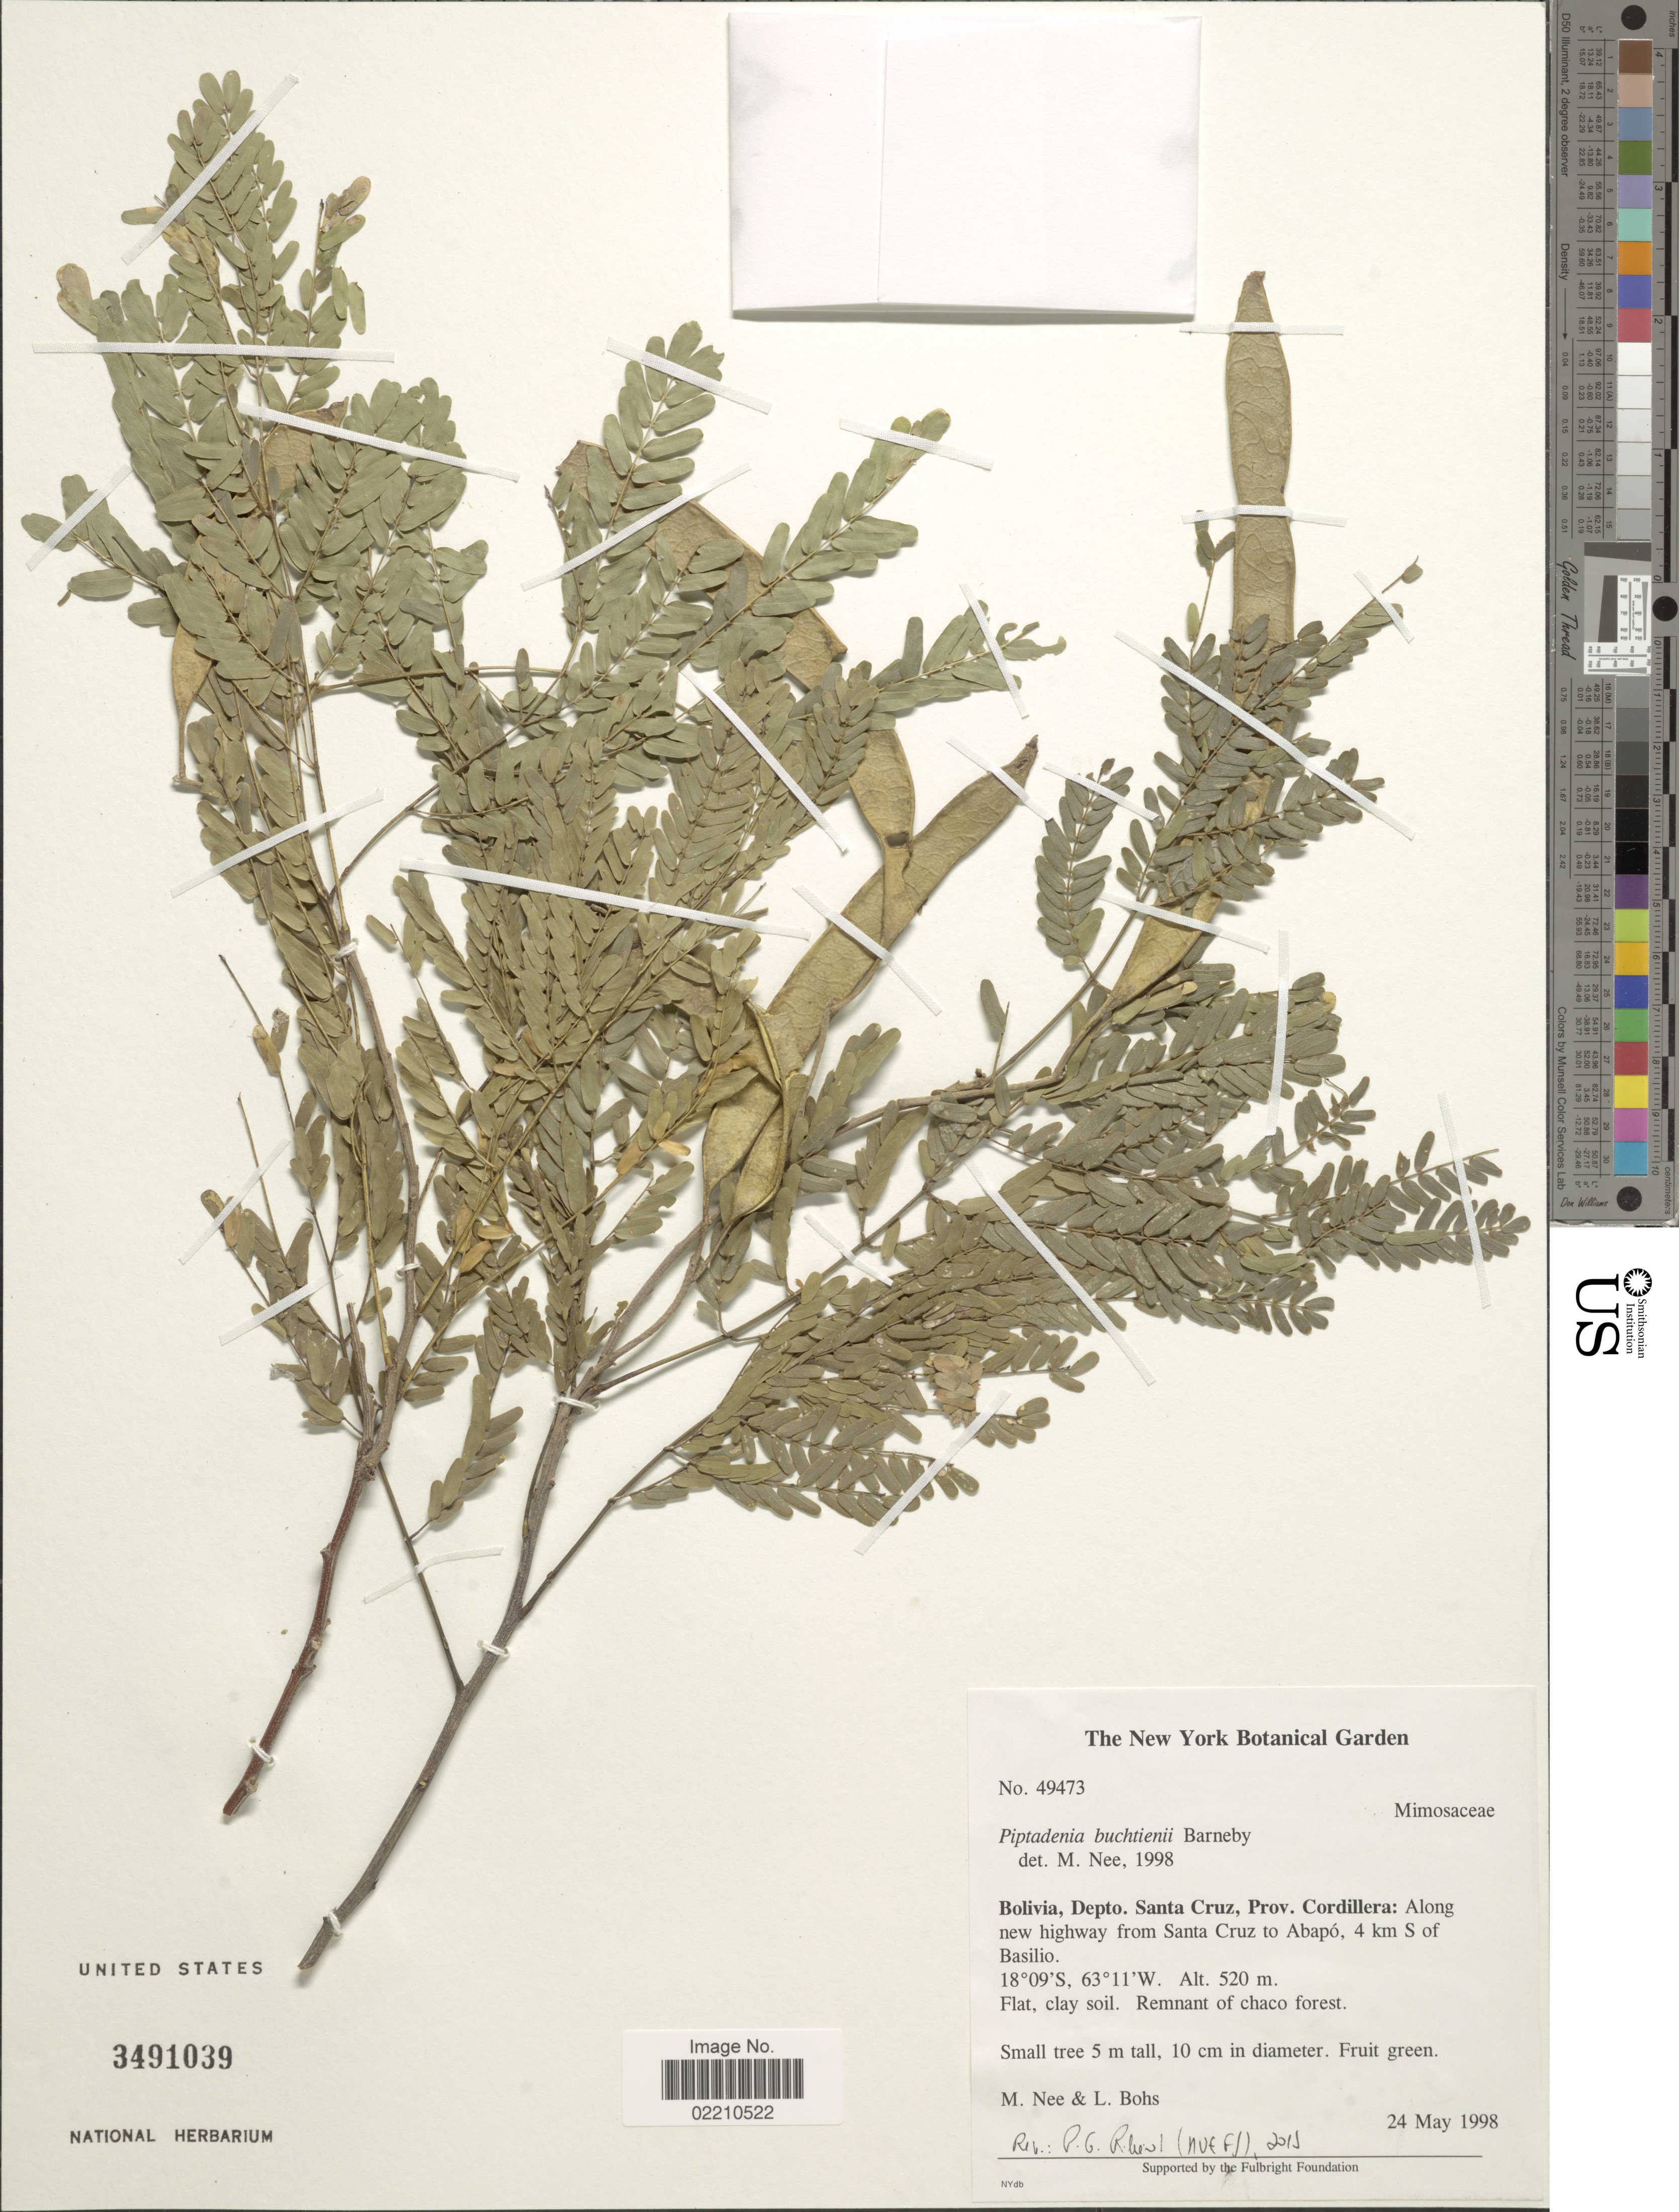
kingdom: Plantae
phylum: Tracheophyta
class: Magnoliopsida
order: Fabales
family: Fabaceae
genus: Piptadenia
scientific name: Piptadenia buchtienii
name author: Barneby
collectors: M. Nee & L. A. Bohs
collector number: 49473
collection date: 1998-05-24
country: Bolivia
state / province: Santa Cruz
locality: Bolivia, Depto. Santa Cruz, Prov. Cordillera: Along new highway from Santa Cruz to Abapo, 4 km S of Basilio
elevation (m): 520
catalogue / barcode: US 3491039